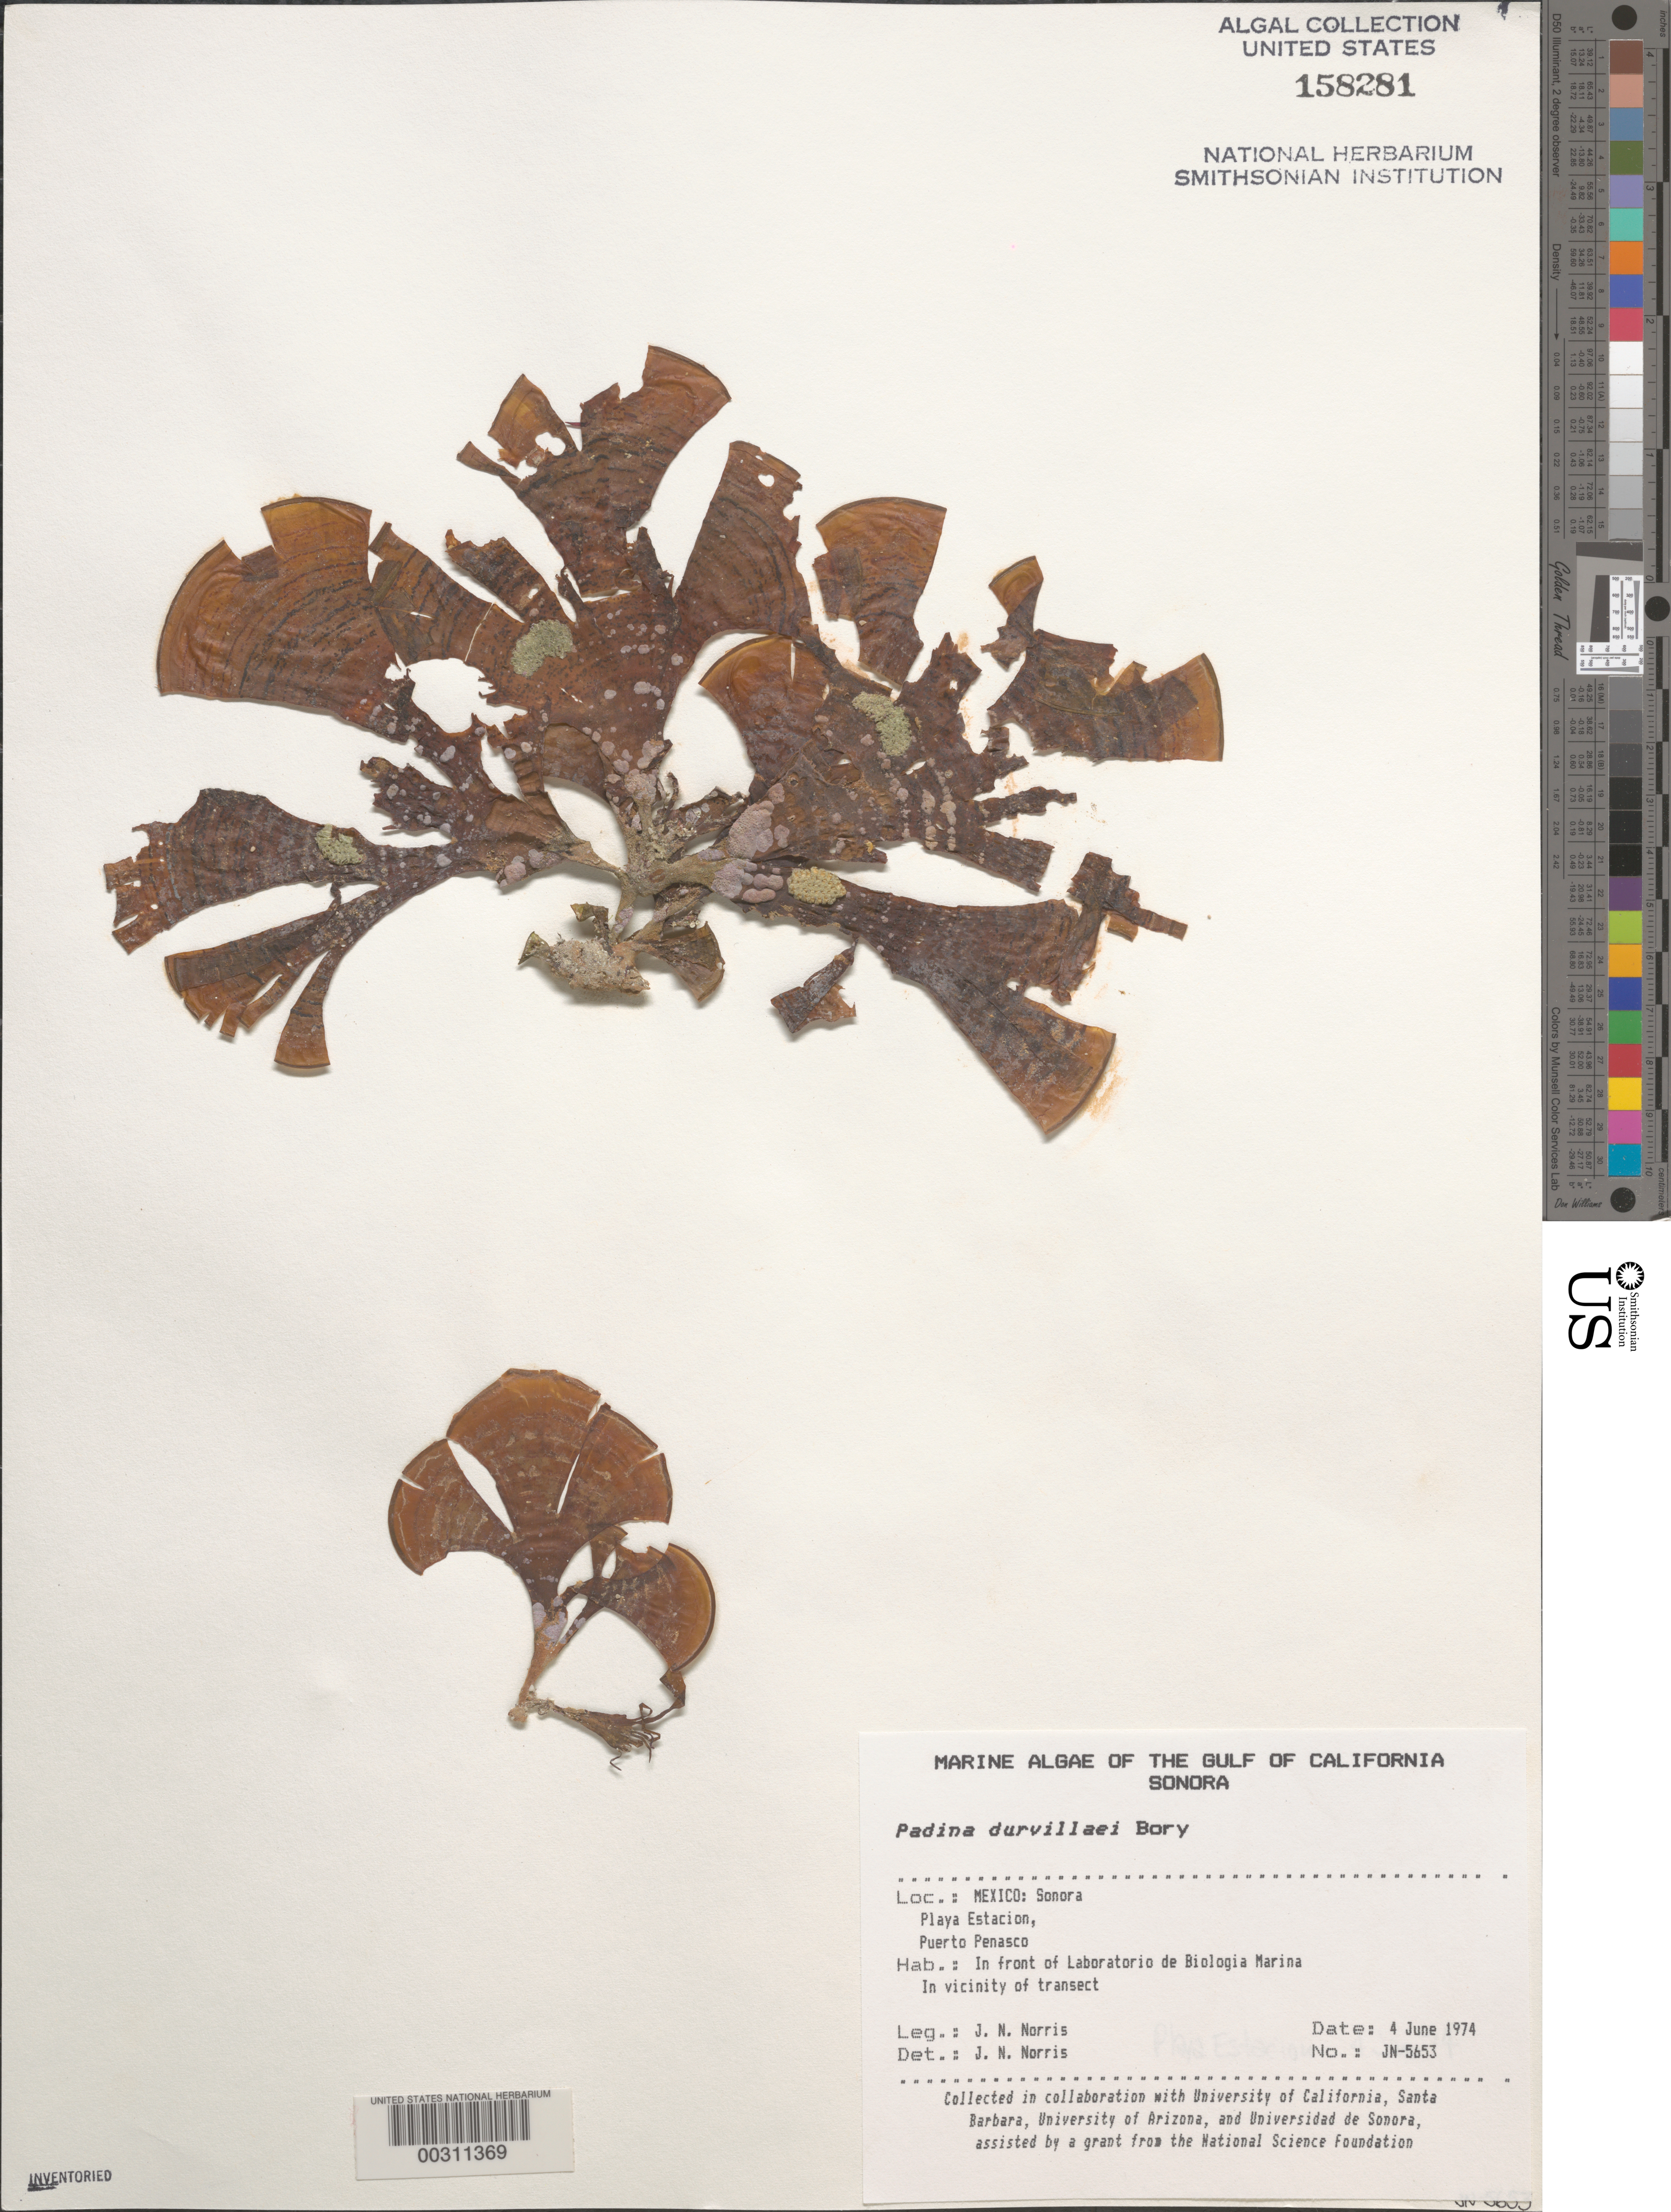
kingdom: Chromista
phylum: Ochrophyta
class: Phaeophyceae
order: Dictyotales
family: Dictyotaceae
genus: Padina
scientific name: Padina durvillaei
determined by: Norris, James N.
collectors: J. N. Norris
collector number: JN-5653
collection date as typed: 04 Jun 1974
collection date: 1974-06-04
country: Mexico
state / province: Sonora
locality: Playa Estacion, Puerto Penasco, Laboratorio de Biologia Marina shore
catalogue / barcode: US 158281